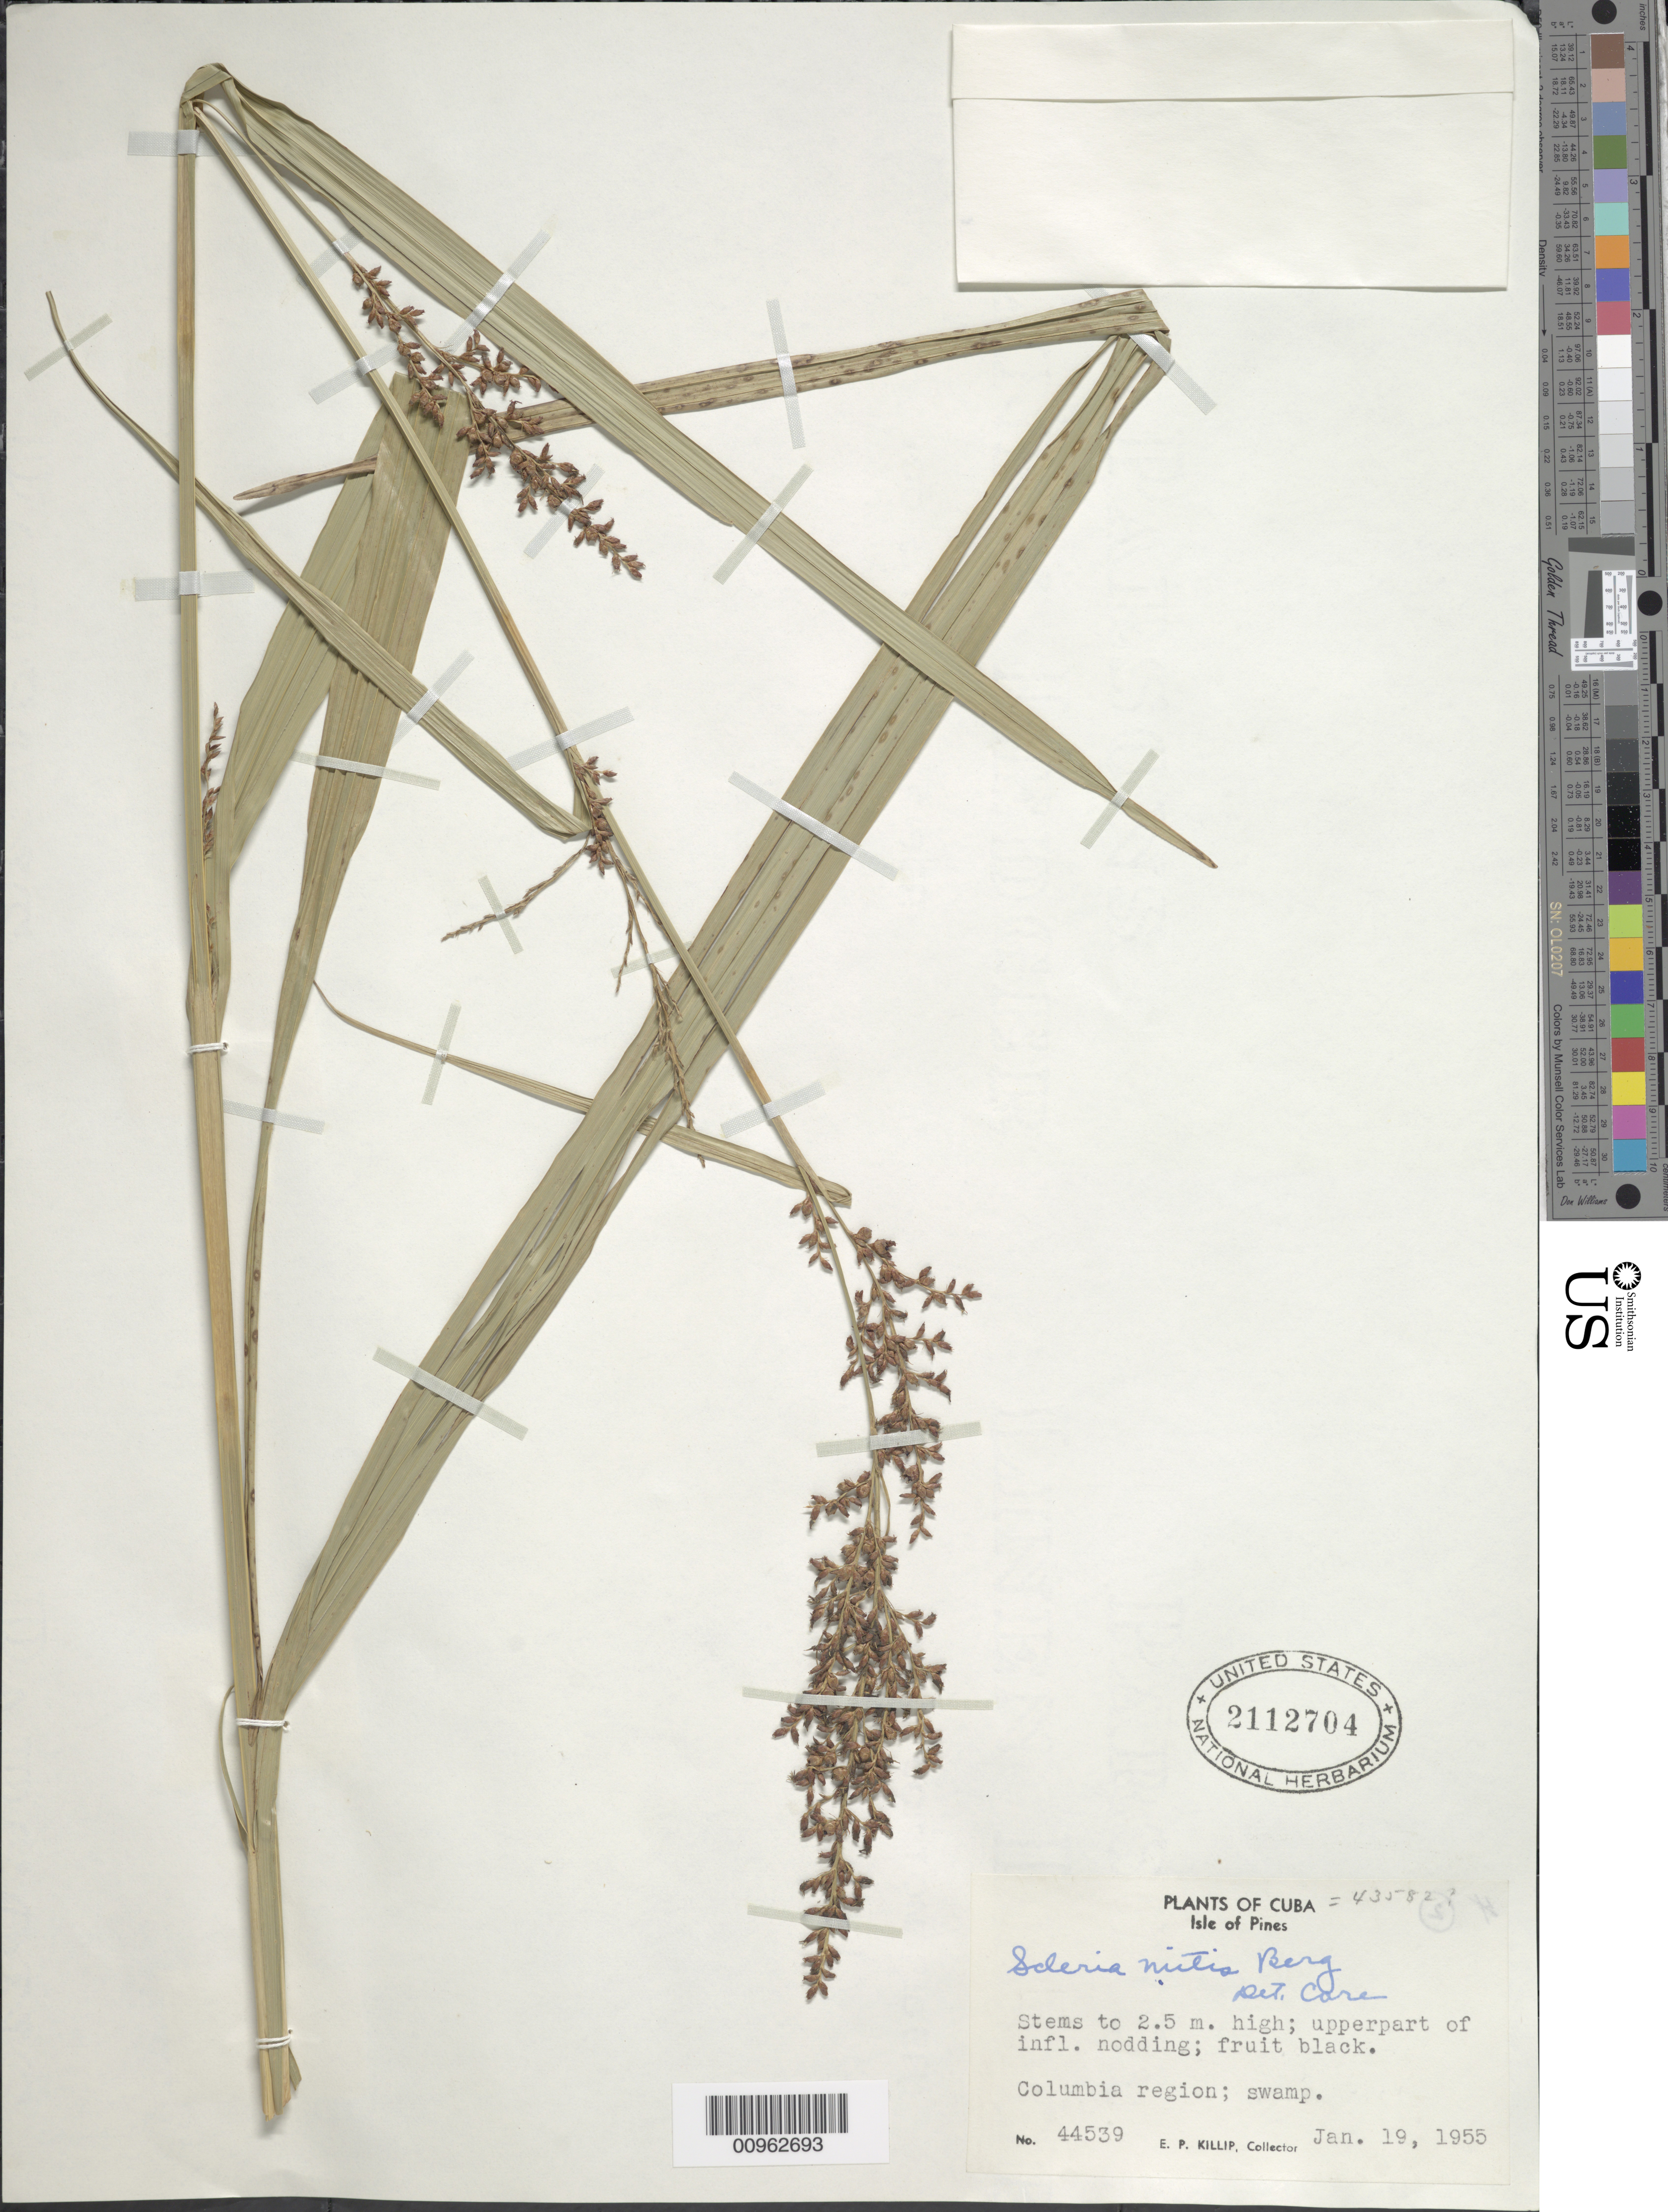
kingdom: Plantae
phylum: Tracheophyta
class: Liliopsida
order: Poales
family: Cyperaceae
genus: Scleria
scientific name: Scleria mitis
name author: P.J. Bergius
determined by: Core, E. L.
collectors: E. P. Killip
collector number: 44539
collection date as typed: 19 Jan 1955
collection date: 1955-01-19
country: Cuba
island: Isla de la Juventud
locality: Columbia region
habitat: Swamp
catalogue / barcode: US 2112704